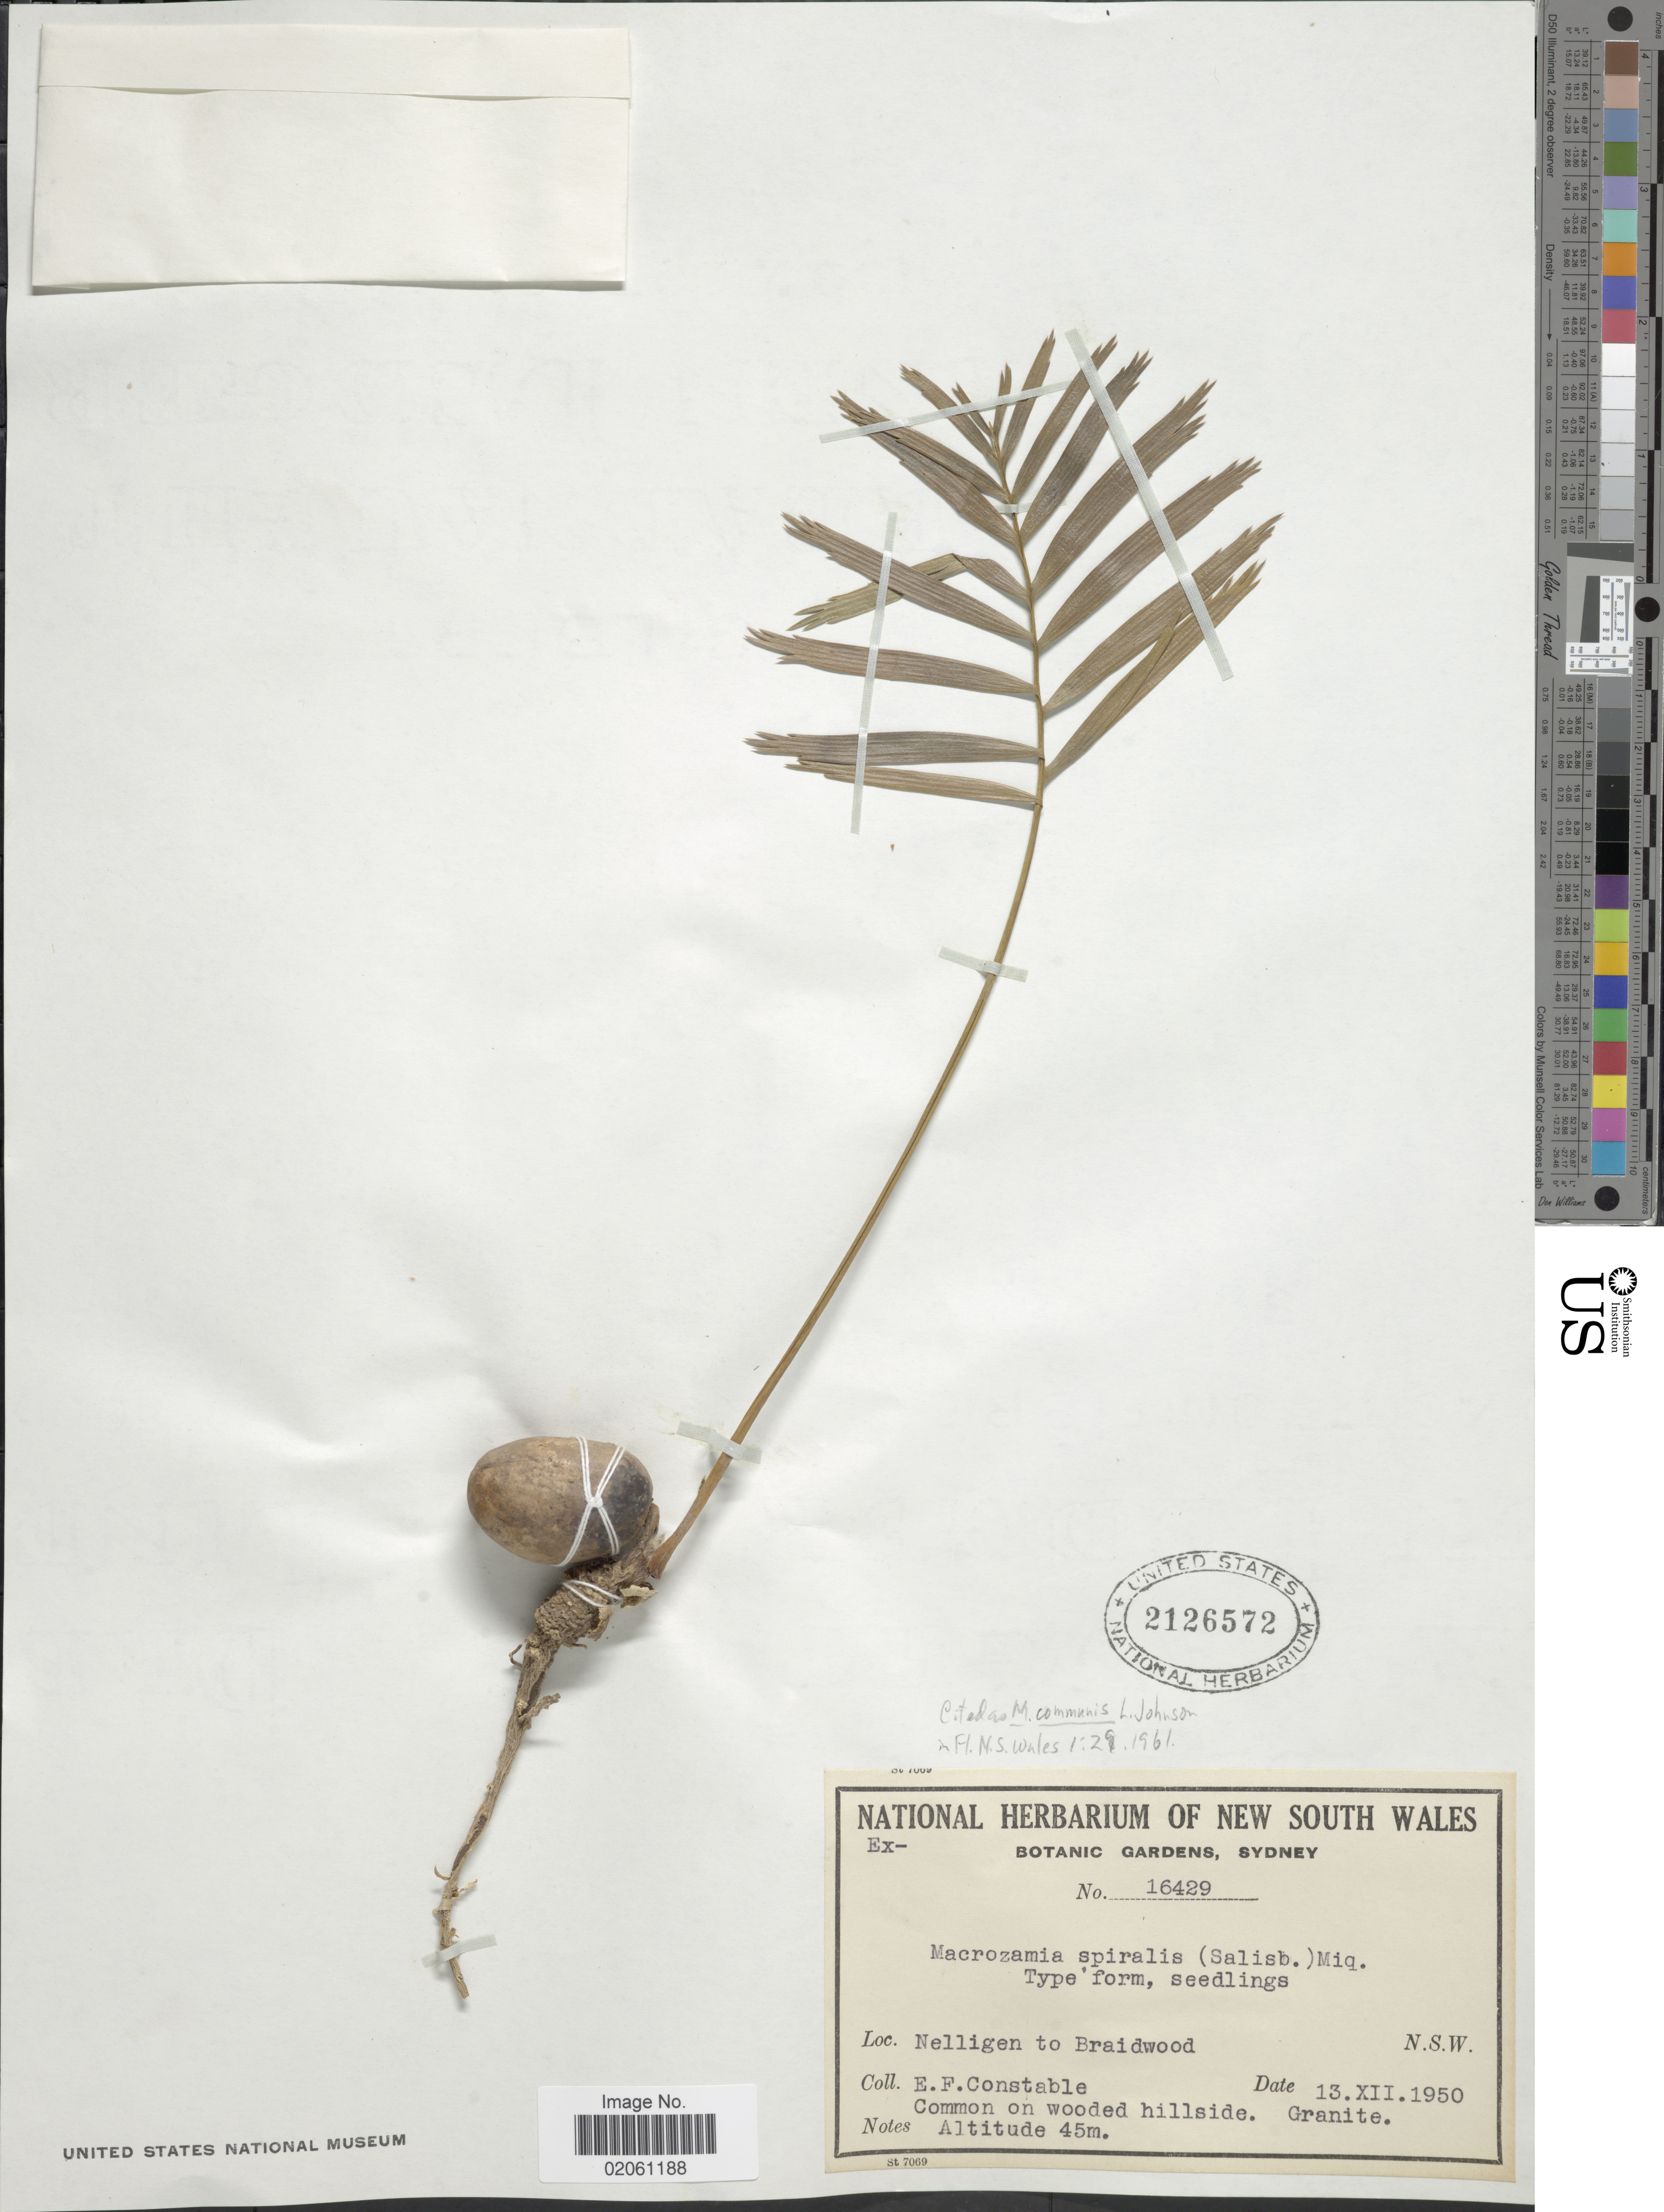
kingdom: Plantae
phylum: Tracheophyta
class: Cycadopsida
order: Cycadales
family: Zamiaceae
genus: Macrozamia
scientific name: Macrozamia spiralis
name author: (Salisb.) Miq.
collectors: E. F. Constable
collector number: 16429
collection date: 1950-12-13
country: Australia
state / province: New South Wales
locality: Nelligen to Braidwood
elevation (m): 45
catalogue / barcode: US 2126572